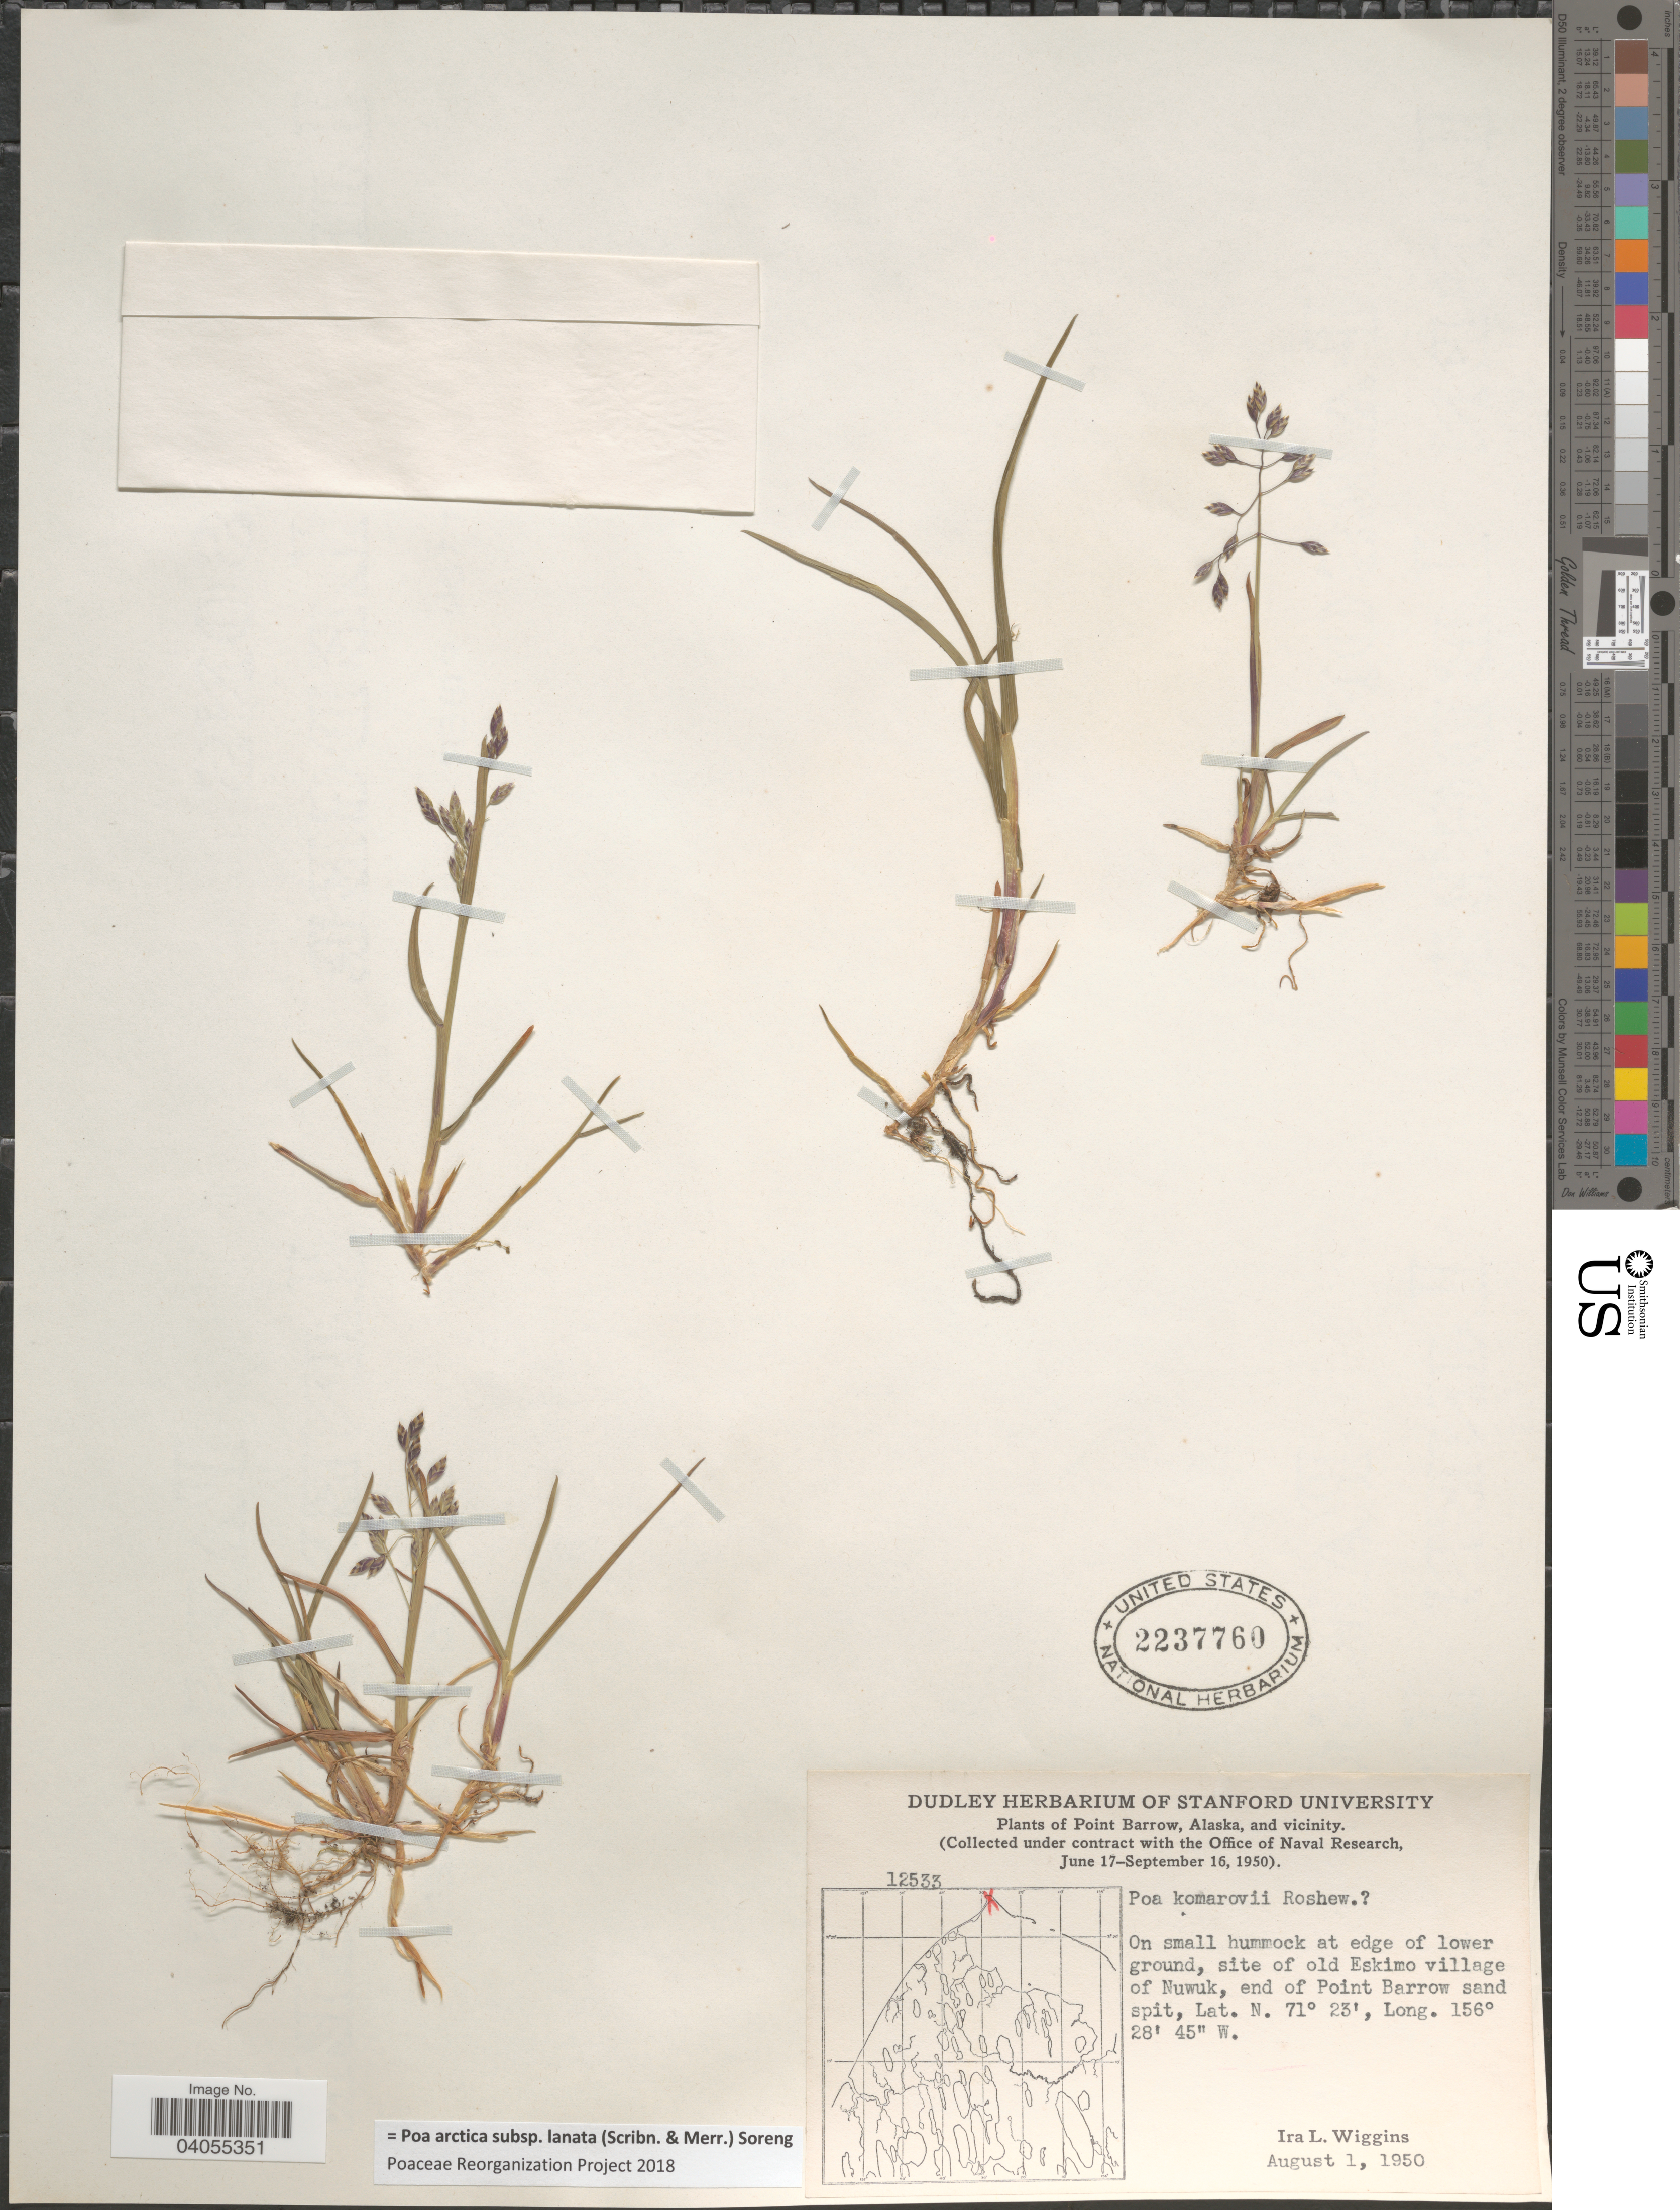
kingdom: Plantae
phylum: Tracheophyta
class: Liliopsida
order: Poales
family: Poaceae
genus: Poa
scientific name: Poa arctica subsp. lanata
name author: (Scribn. & Merr.) Soreng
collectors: I. L. Wiggins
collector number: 12533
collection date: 1950-08-01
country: United States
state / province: Alaska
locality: Point Barrow, and vicinity. on small hummock at edge of lower ground, site of old Eskimo village of Nuwuk, end of Point Barrow sand spit.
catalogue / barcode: US 2237760